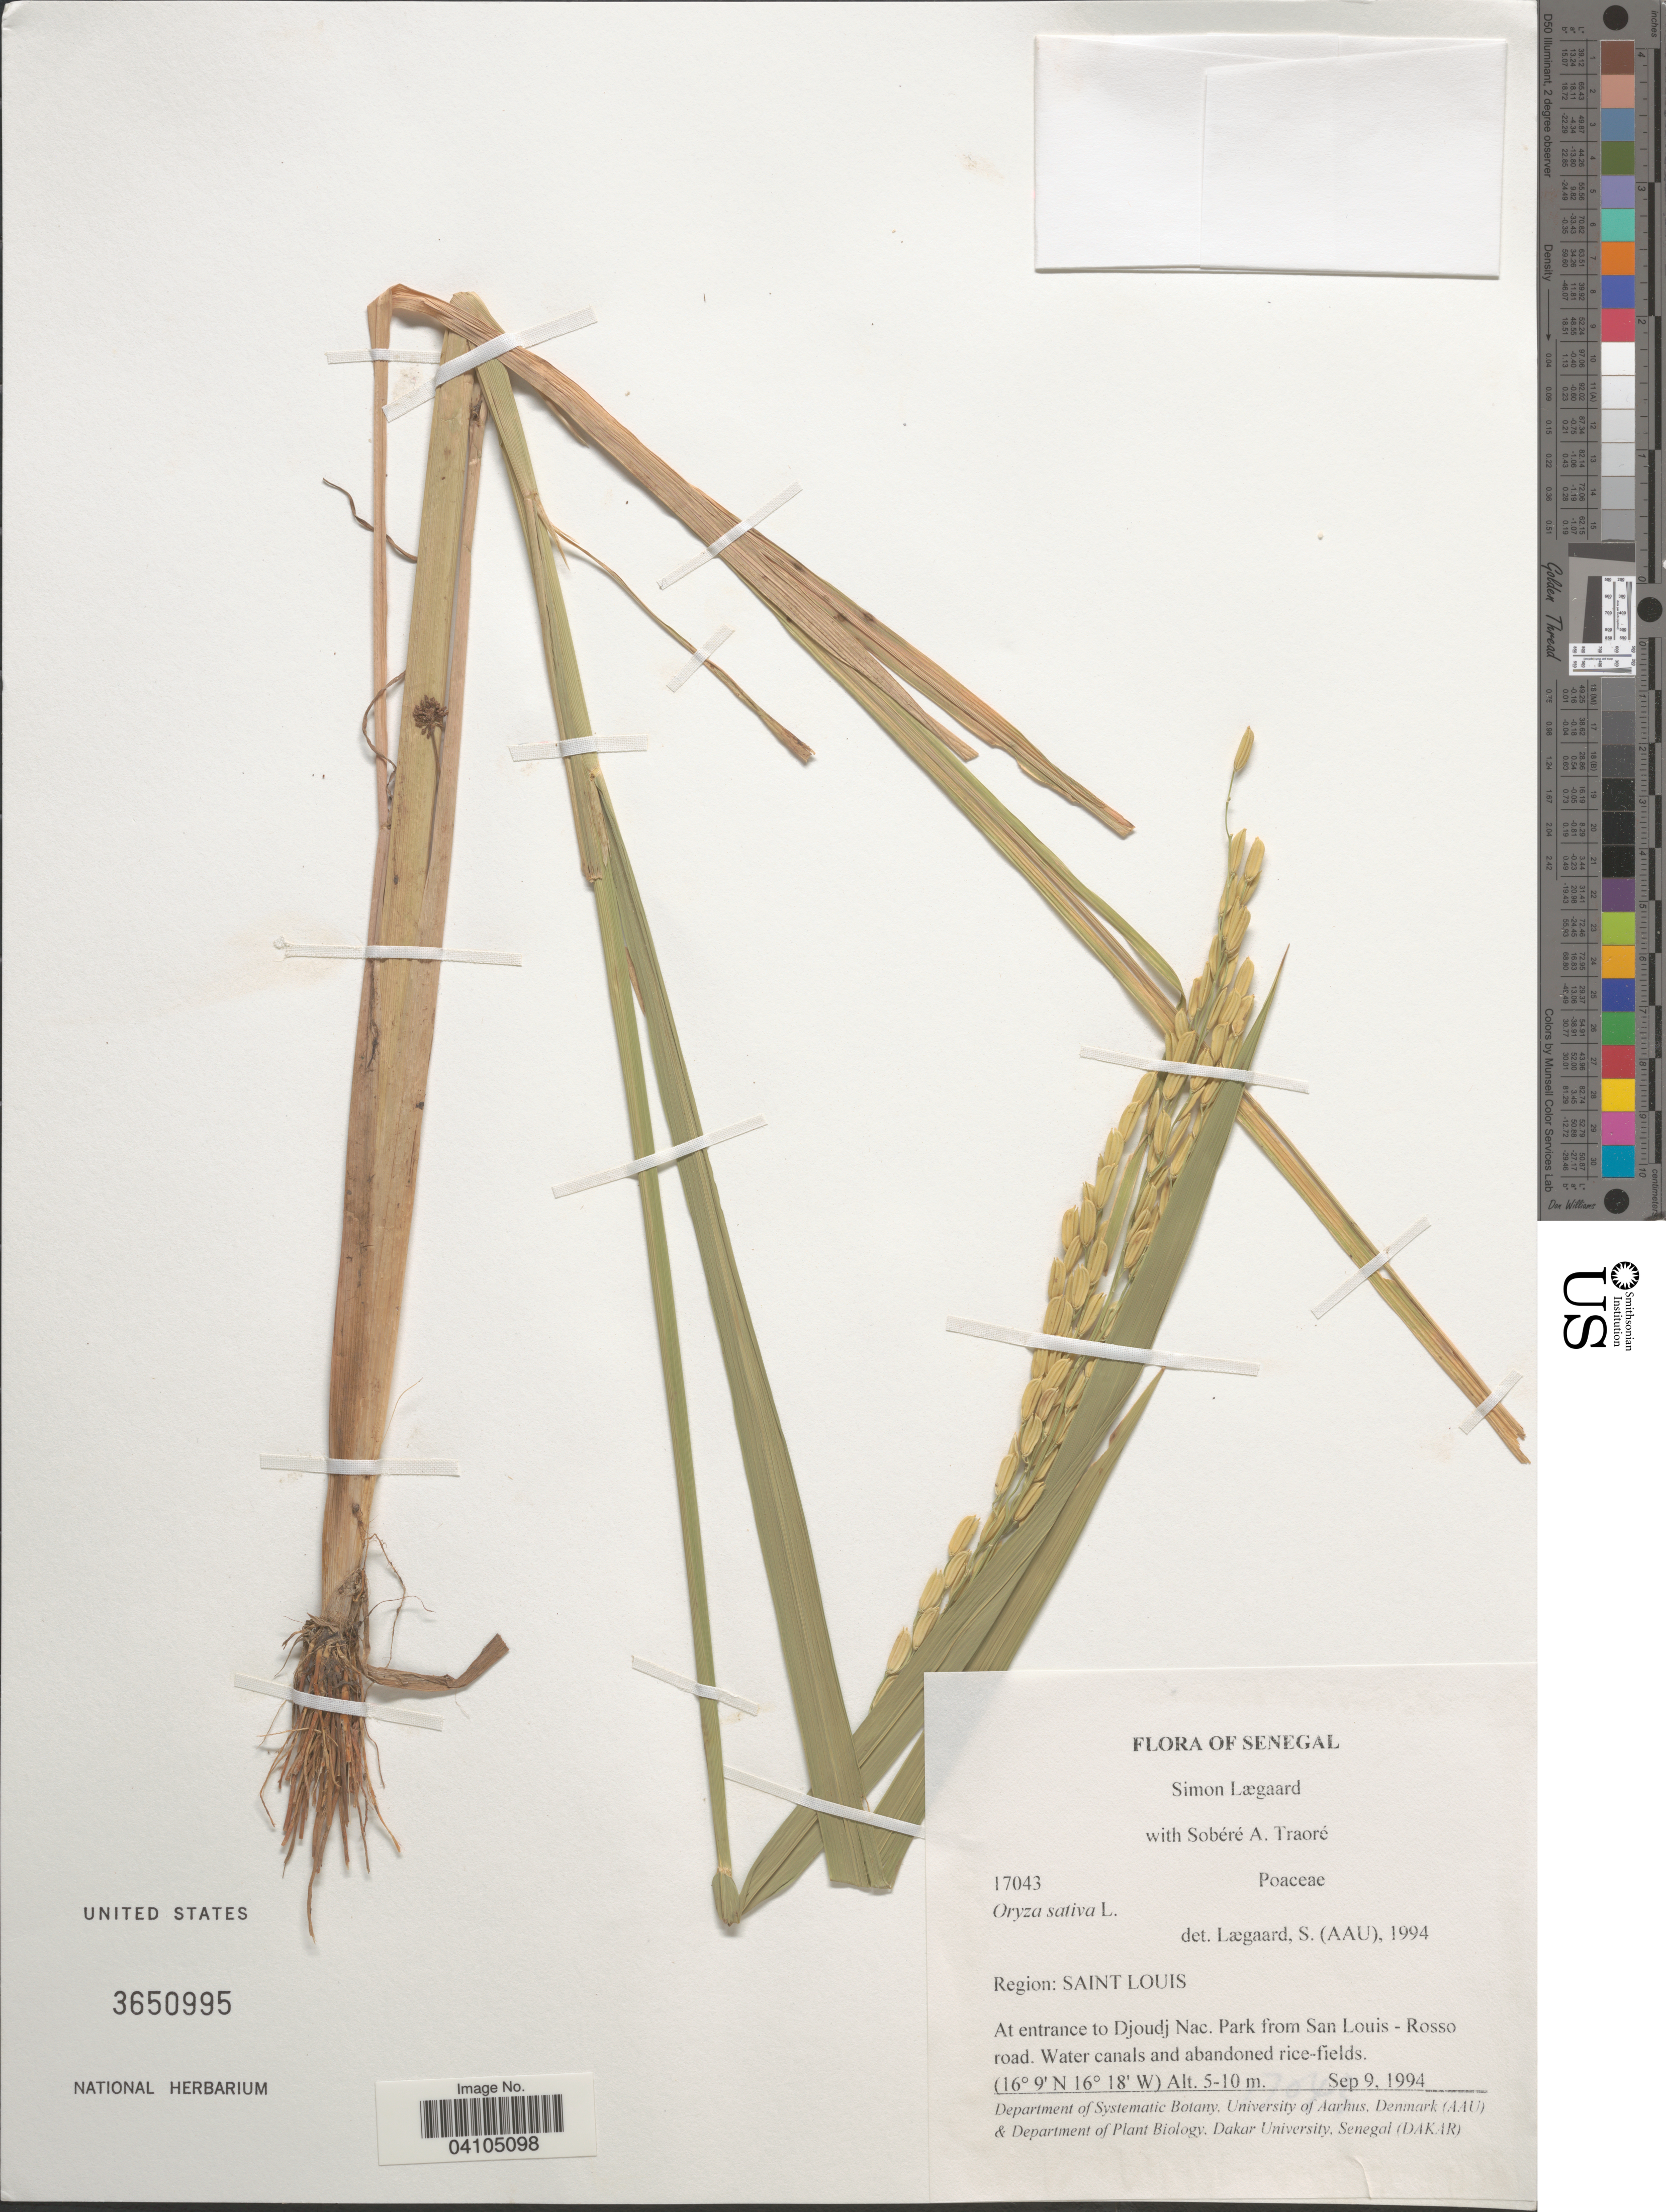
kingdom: Plantae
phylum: Tracheophyta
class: Liliopsida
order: Poales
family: Poaceae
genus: Oryza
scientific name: Oryza sativa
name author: L.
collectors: S. Lægaard & S. Traore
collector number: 17043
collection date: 1994-09-09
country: Senegal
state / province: Saint-Louis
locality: Region: Saint Louis. At entrance to Djoudj Nac. Park from San Louis - Rosso road.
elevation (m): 5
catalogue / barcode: US 3650995